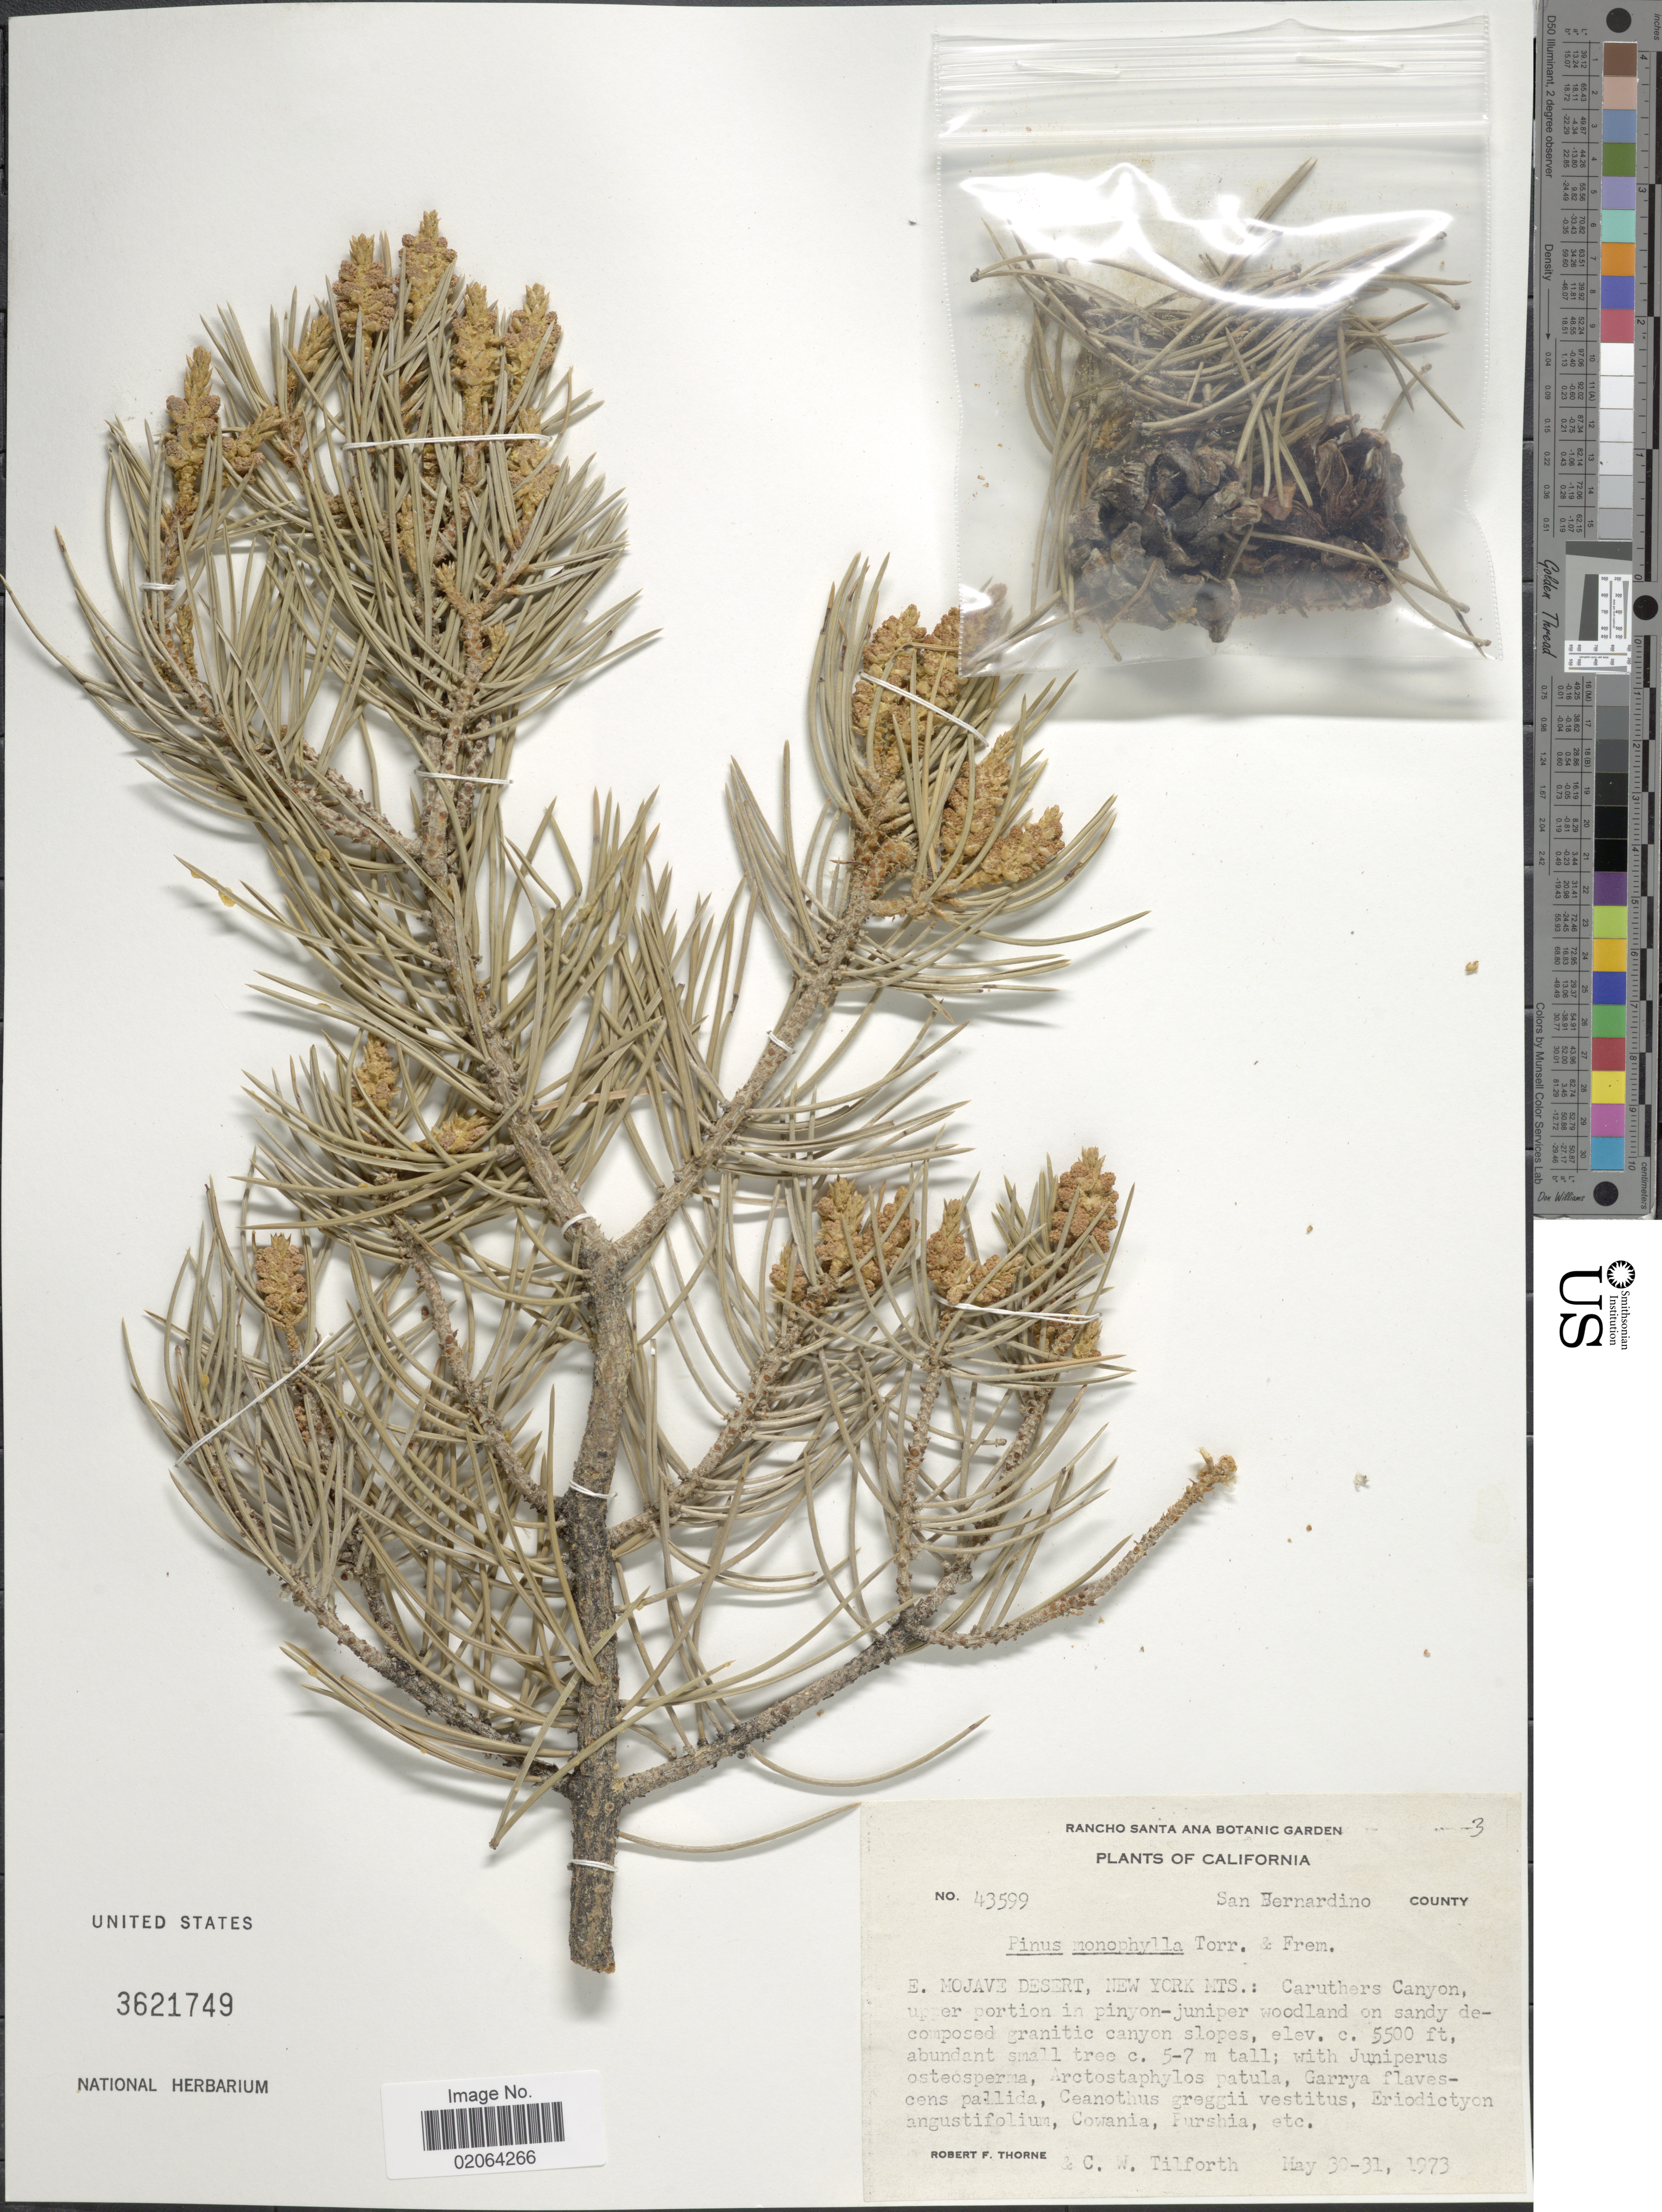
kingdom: Plantae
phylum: Tracheophyta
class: Pinopsida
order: Pinales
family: Pinaceae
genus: Pinus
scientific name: Pinus monticola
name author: Douglas ex D. Don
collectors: R. F. Thorne & C. Tilforth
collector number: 43599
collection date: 1973-05-30/1973-05-31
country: United States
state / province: California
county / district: San Bernardino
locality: California, E. Mojave Desert, New York Mts.: Caruthers Canyon, upper portion in pinyon-juniper woodland. San Bernardino County.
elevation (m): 1676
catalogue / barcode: US 3621749